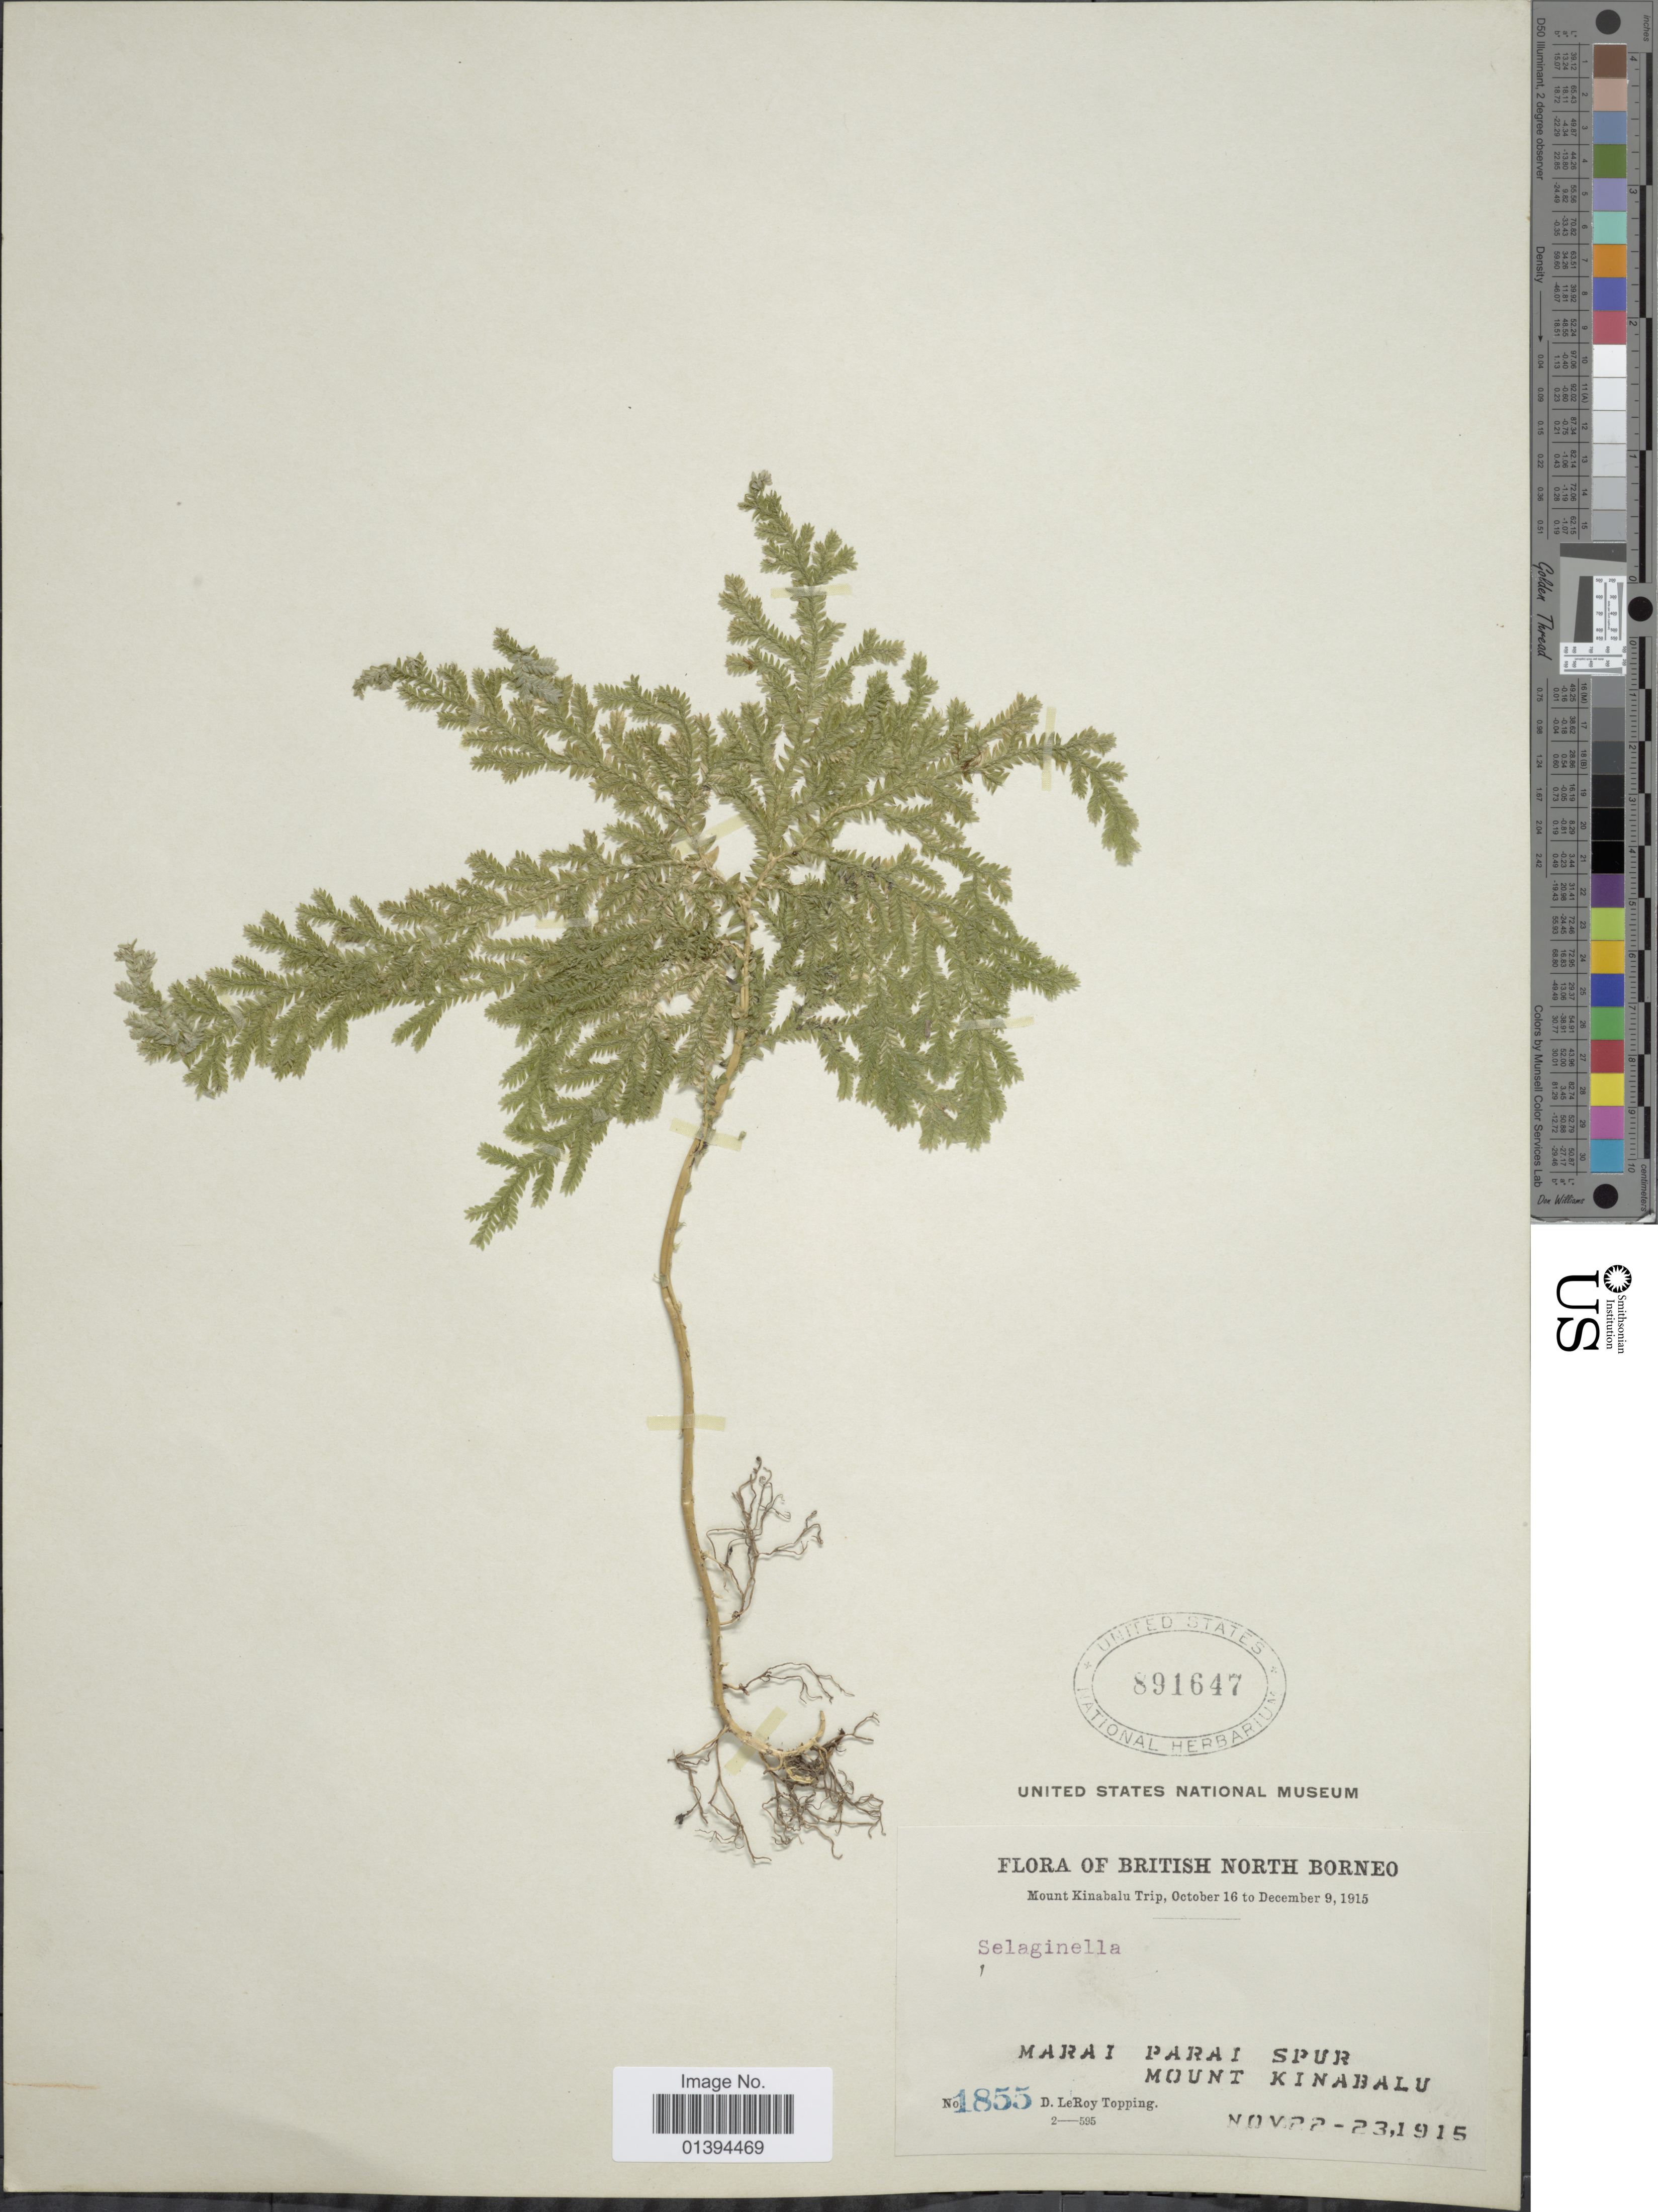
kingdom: Plantae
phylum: Tracheophyta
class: Lycopodiopsida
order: Selaginellales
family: Selaginellaceae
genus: Selaginella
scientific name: Selaginella sp.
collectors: D. L. Topping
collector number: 1855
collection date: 1915-11-22/1915-11-23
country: Malaysia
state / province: Sabah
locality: British North Borneo, Marai Parai Spur, Mount Kinabalu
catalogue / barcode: US 891647